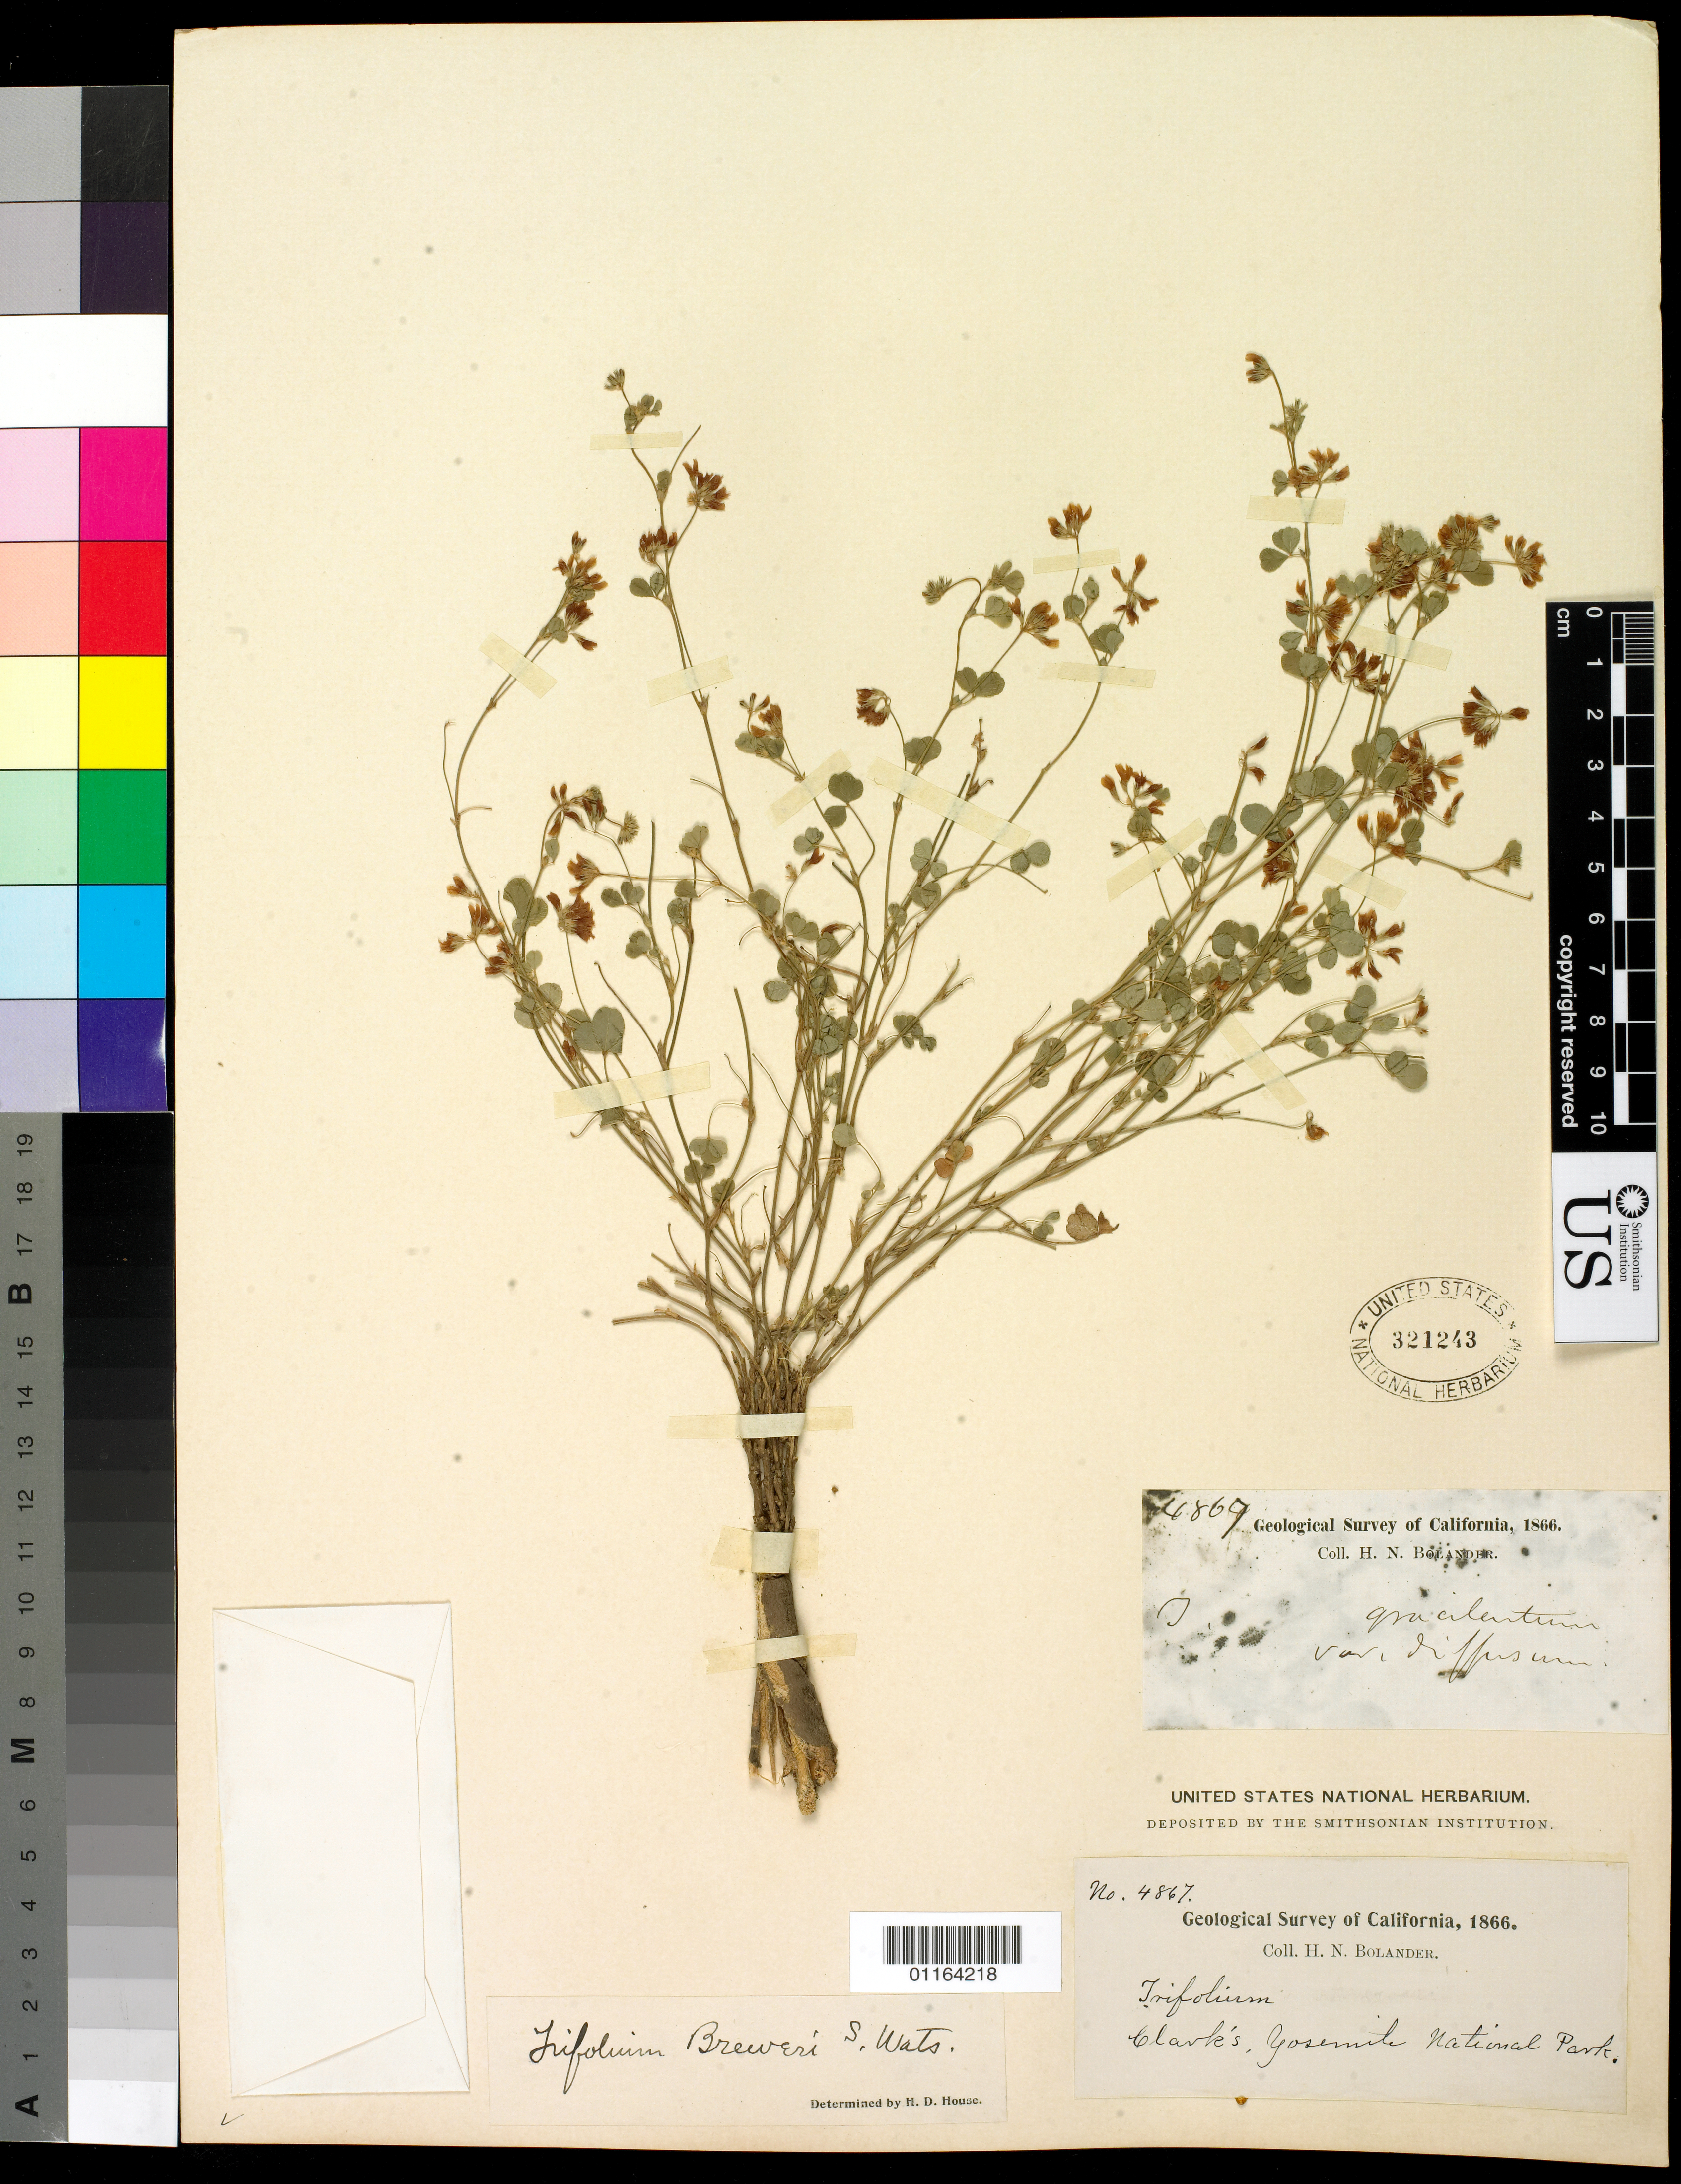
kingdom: Plantae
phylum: Tracheophyta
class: Magnoliopsida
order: Fabales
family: Fabaceae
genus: Trifolium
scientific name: Trifolium breweri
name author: S. Watson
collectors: H. Bolander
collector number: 4867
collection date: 1866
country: United States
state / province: California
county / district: Mariposa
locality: Clark's Yosemite National Park.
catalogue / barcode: US 321243